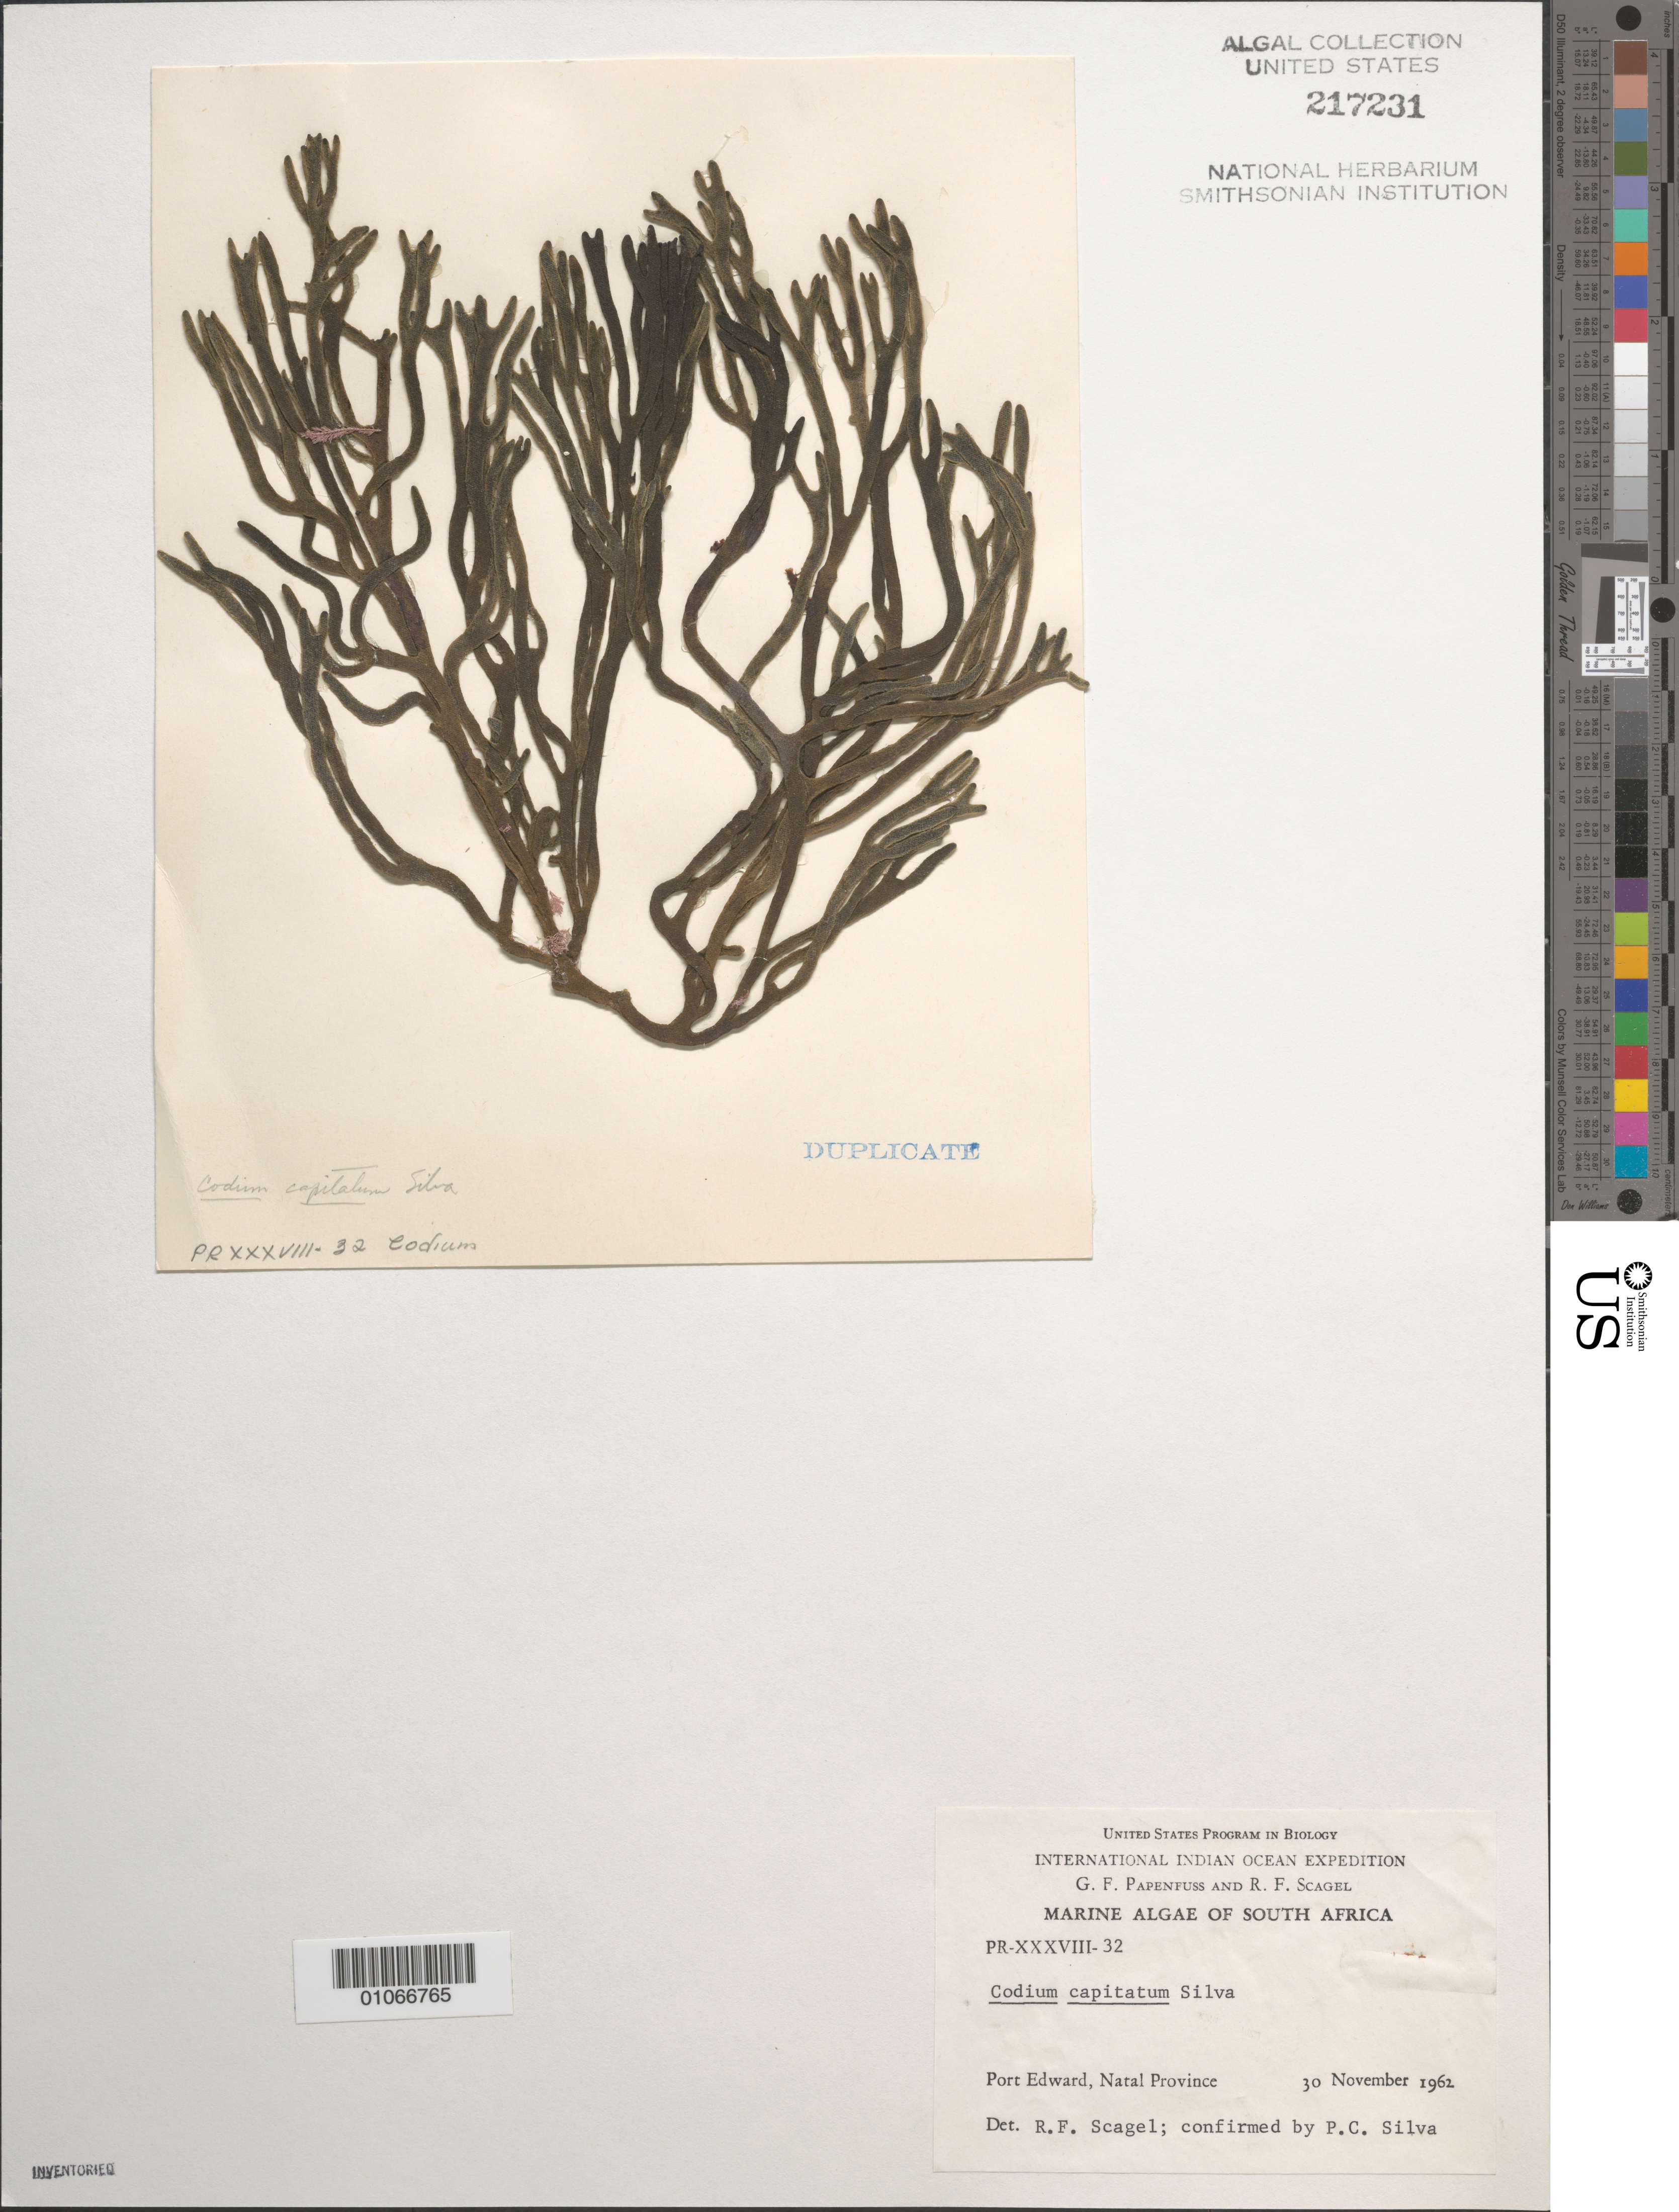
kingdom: Plantae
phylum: Chlorophyta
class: Ulvophyceae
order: Bryopsidales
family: Codiaceae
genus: Codium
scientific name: Codium capitatum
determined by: Scagel, R. F.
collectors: G. Papenfuss & R. F. Scagel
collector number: PR-XXXVIII-32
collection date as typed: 30 Nov 1962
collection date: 1962-11-30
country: South Africa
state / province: KwaZulu-Natal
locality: Port Edward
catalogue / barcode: US 217231